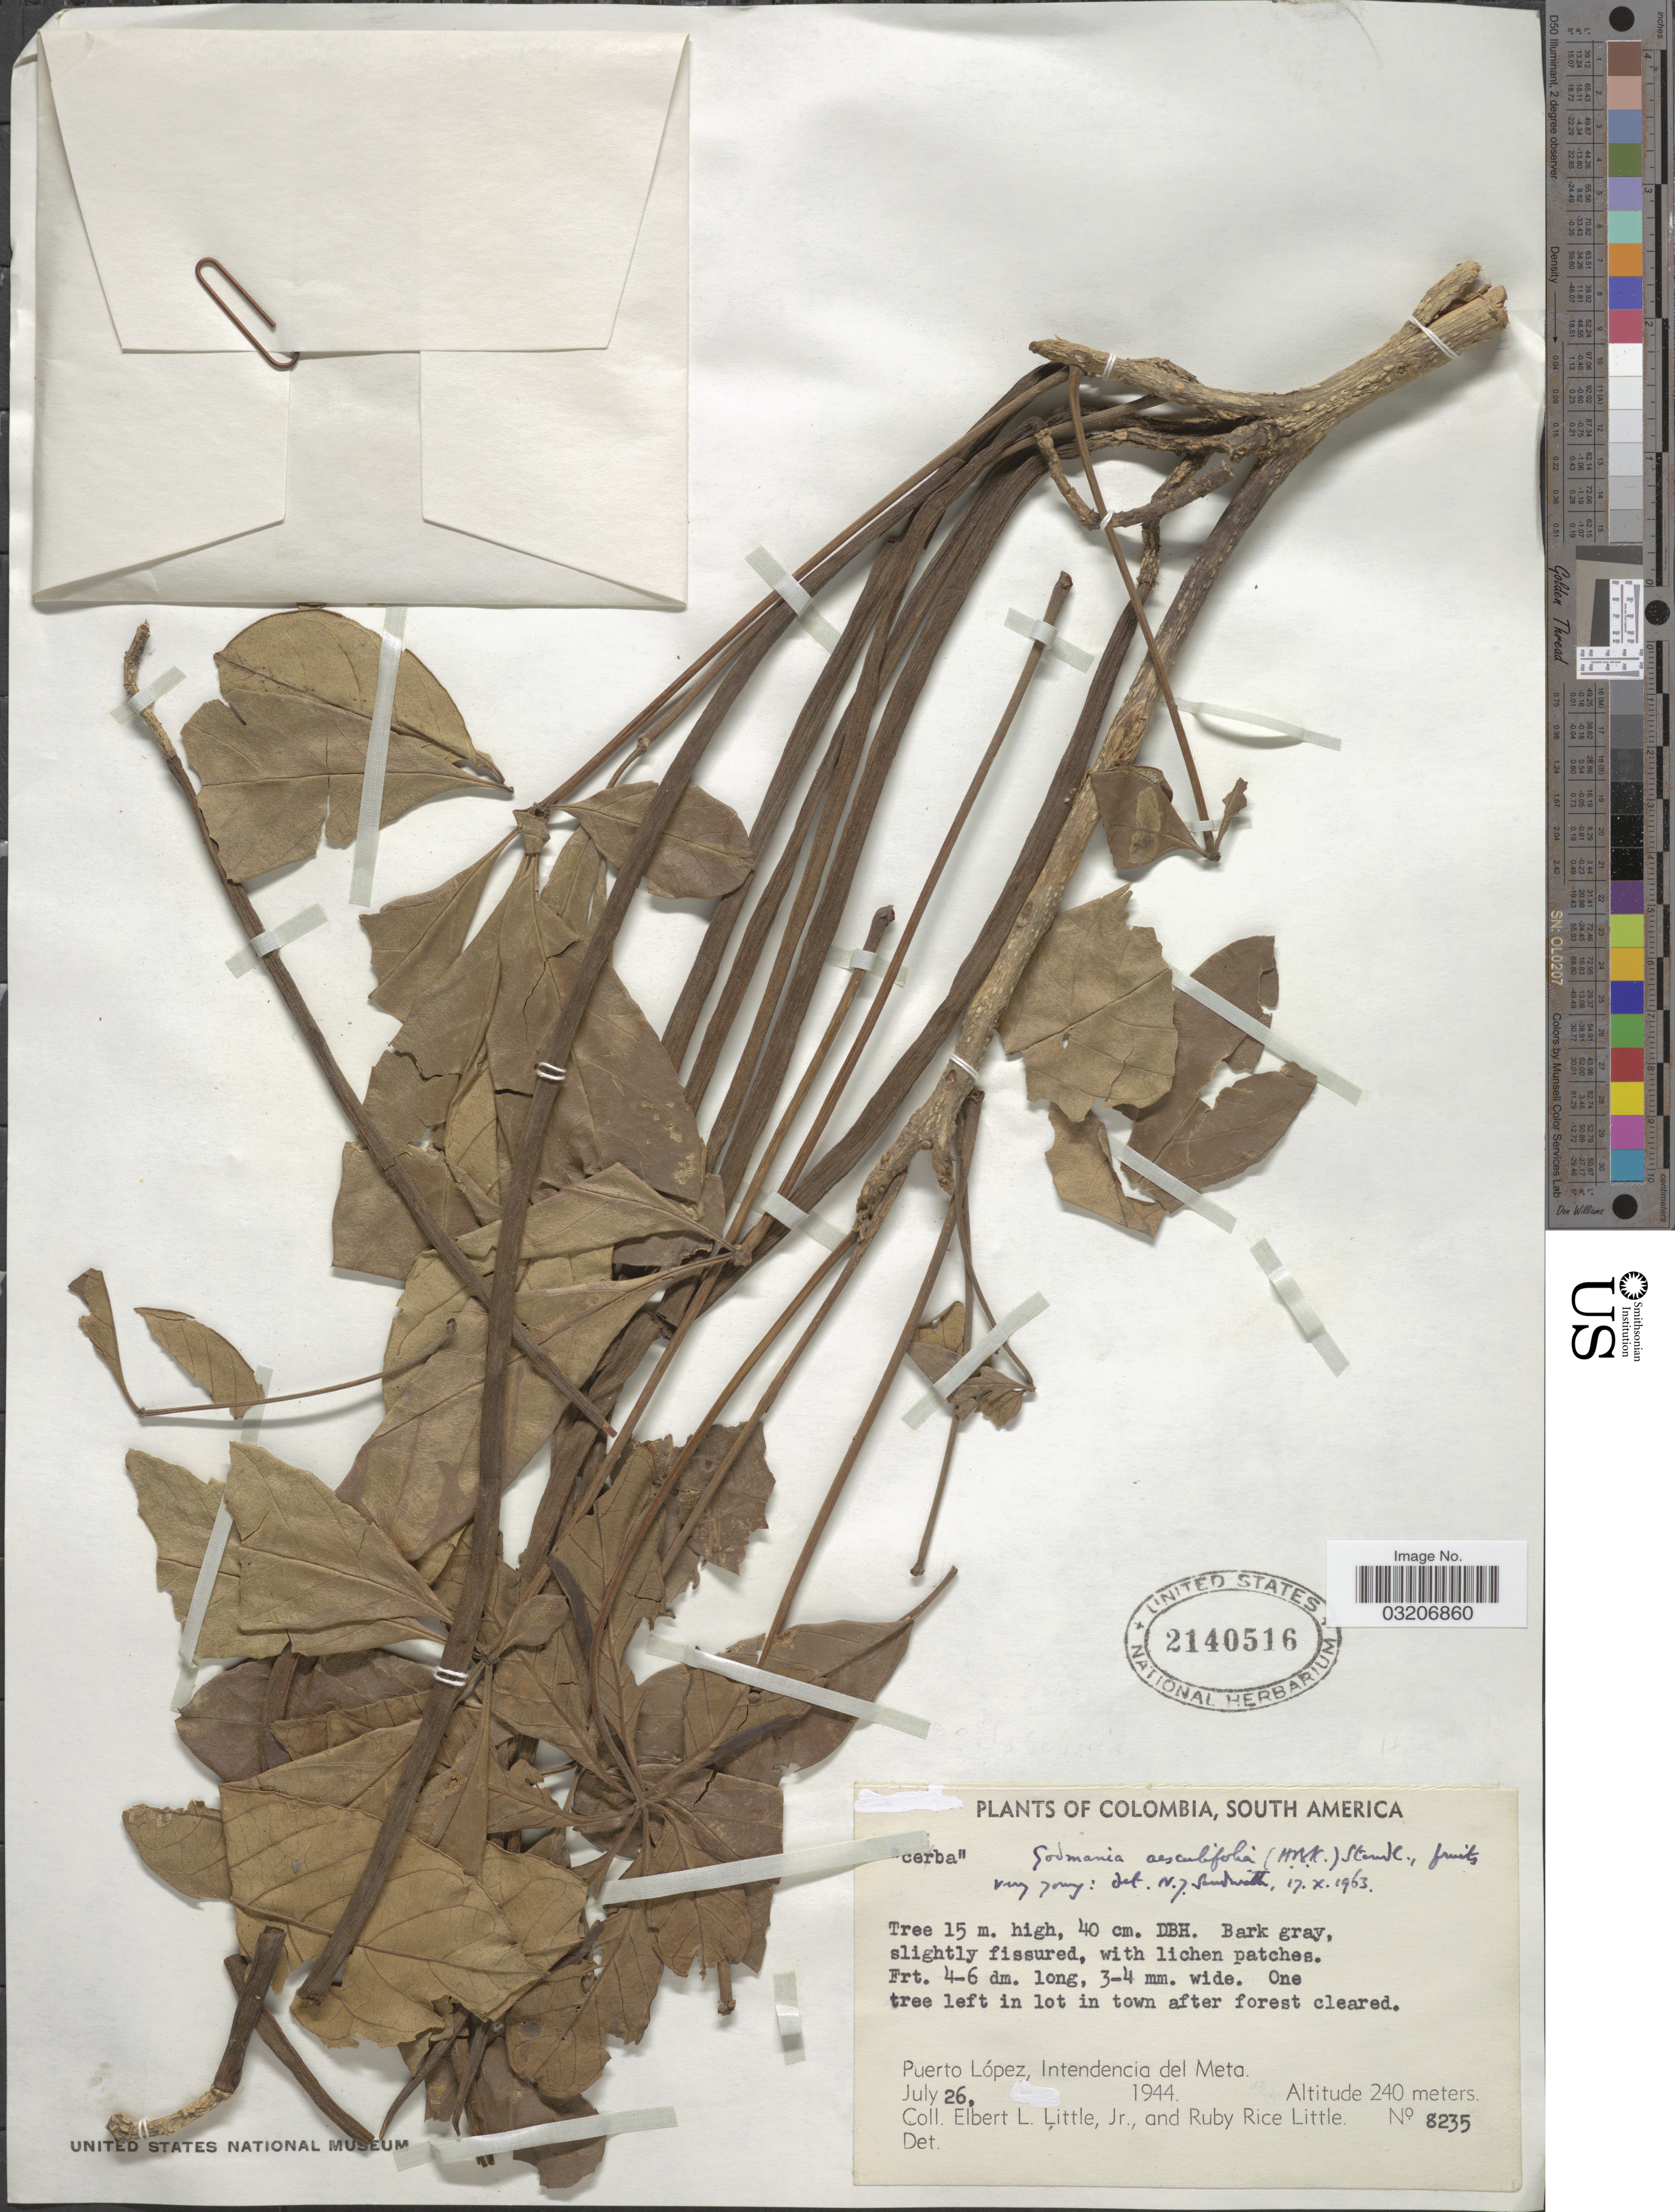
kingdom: Plantae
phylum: Tracheophyta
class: Magnoliopsida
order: Lamiales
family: Bignoniaceae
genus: Godmania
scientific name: Godmania aesculifolia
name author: Standl.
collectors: E. L. Little & R. R. Little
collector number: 8235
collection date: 1944-07-26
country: Colombia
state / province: Meta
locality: Puerto López, Intendencia del Meta.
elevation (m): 240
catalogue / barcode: US 2140516